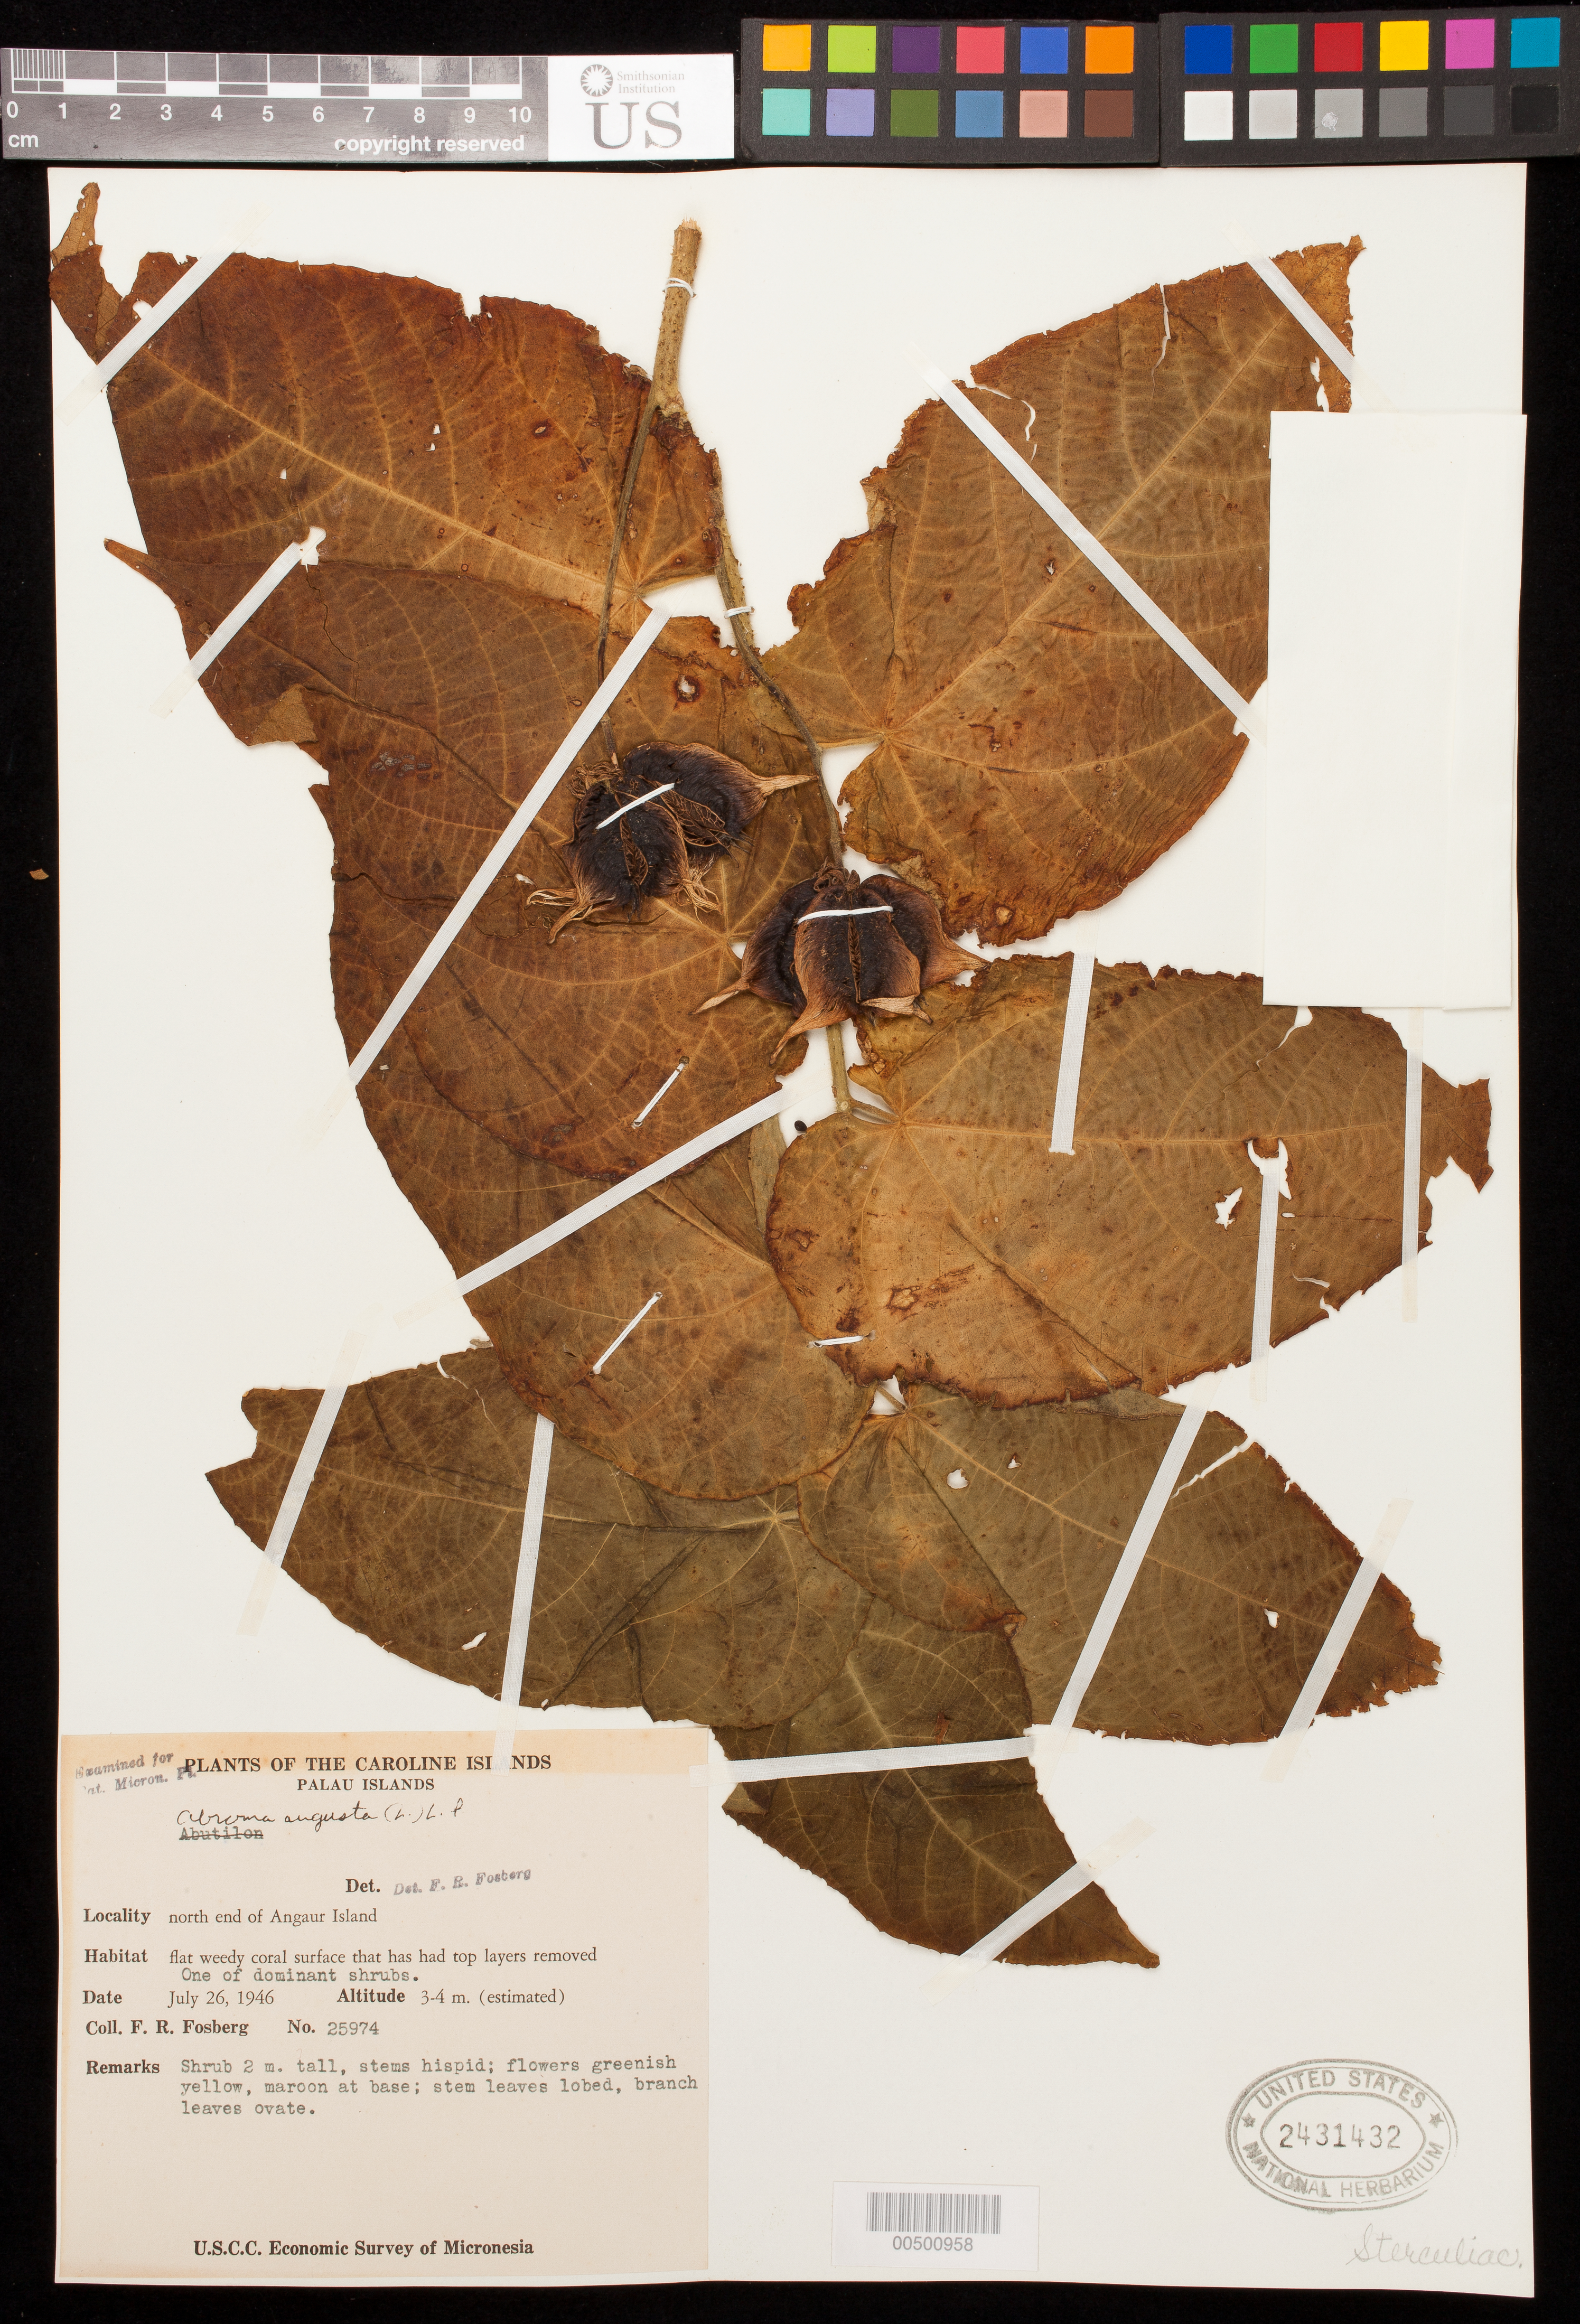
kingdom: Plantae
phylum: Tracheophyta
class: Magnoliopsida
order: Malvales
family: Malvaceae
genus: Abroma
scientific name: Abroma augusta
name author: (L.) L. f.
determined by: Fosberg, F. R.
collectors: F. R. Fosberg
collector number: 25974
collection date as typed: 26 Jul 1946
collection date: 1946-07-26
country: Palau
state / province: Angaur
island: Ngeaur [Angaur]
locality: N end of island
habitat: Flat weedy coral surface that has had top layers removed. One of dominant shrubs.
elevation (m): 3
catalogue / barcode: US 2431432